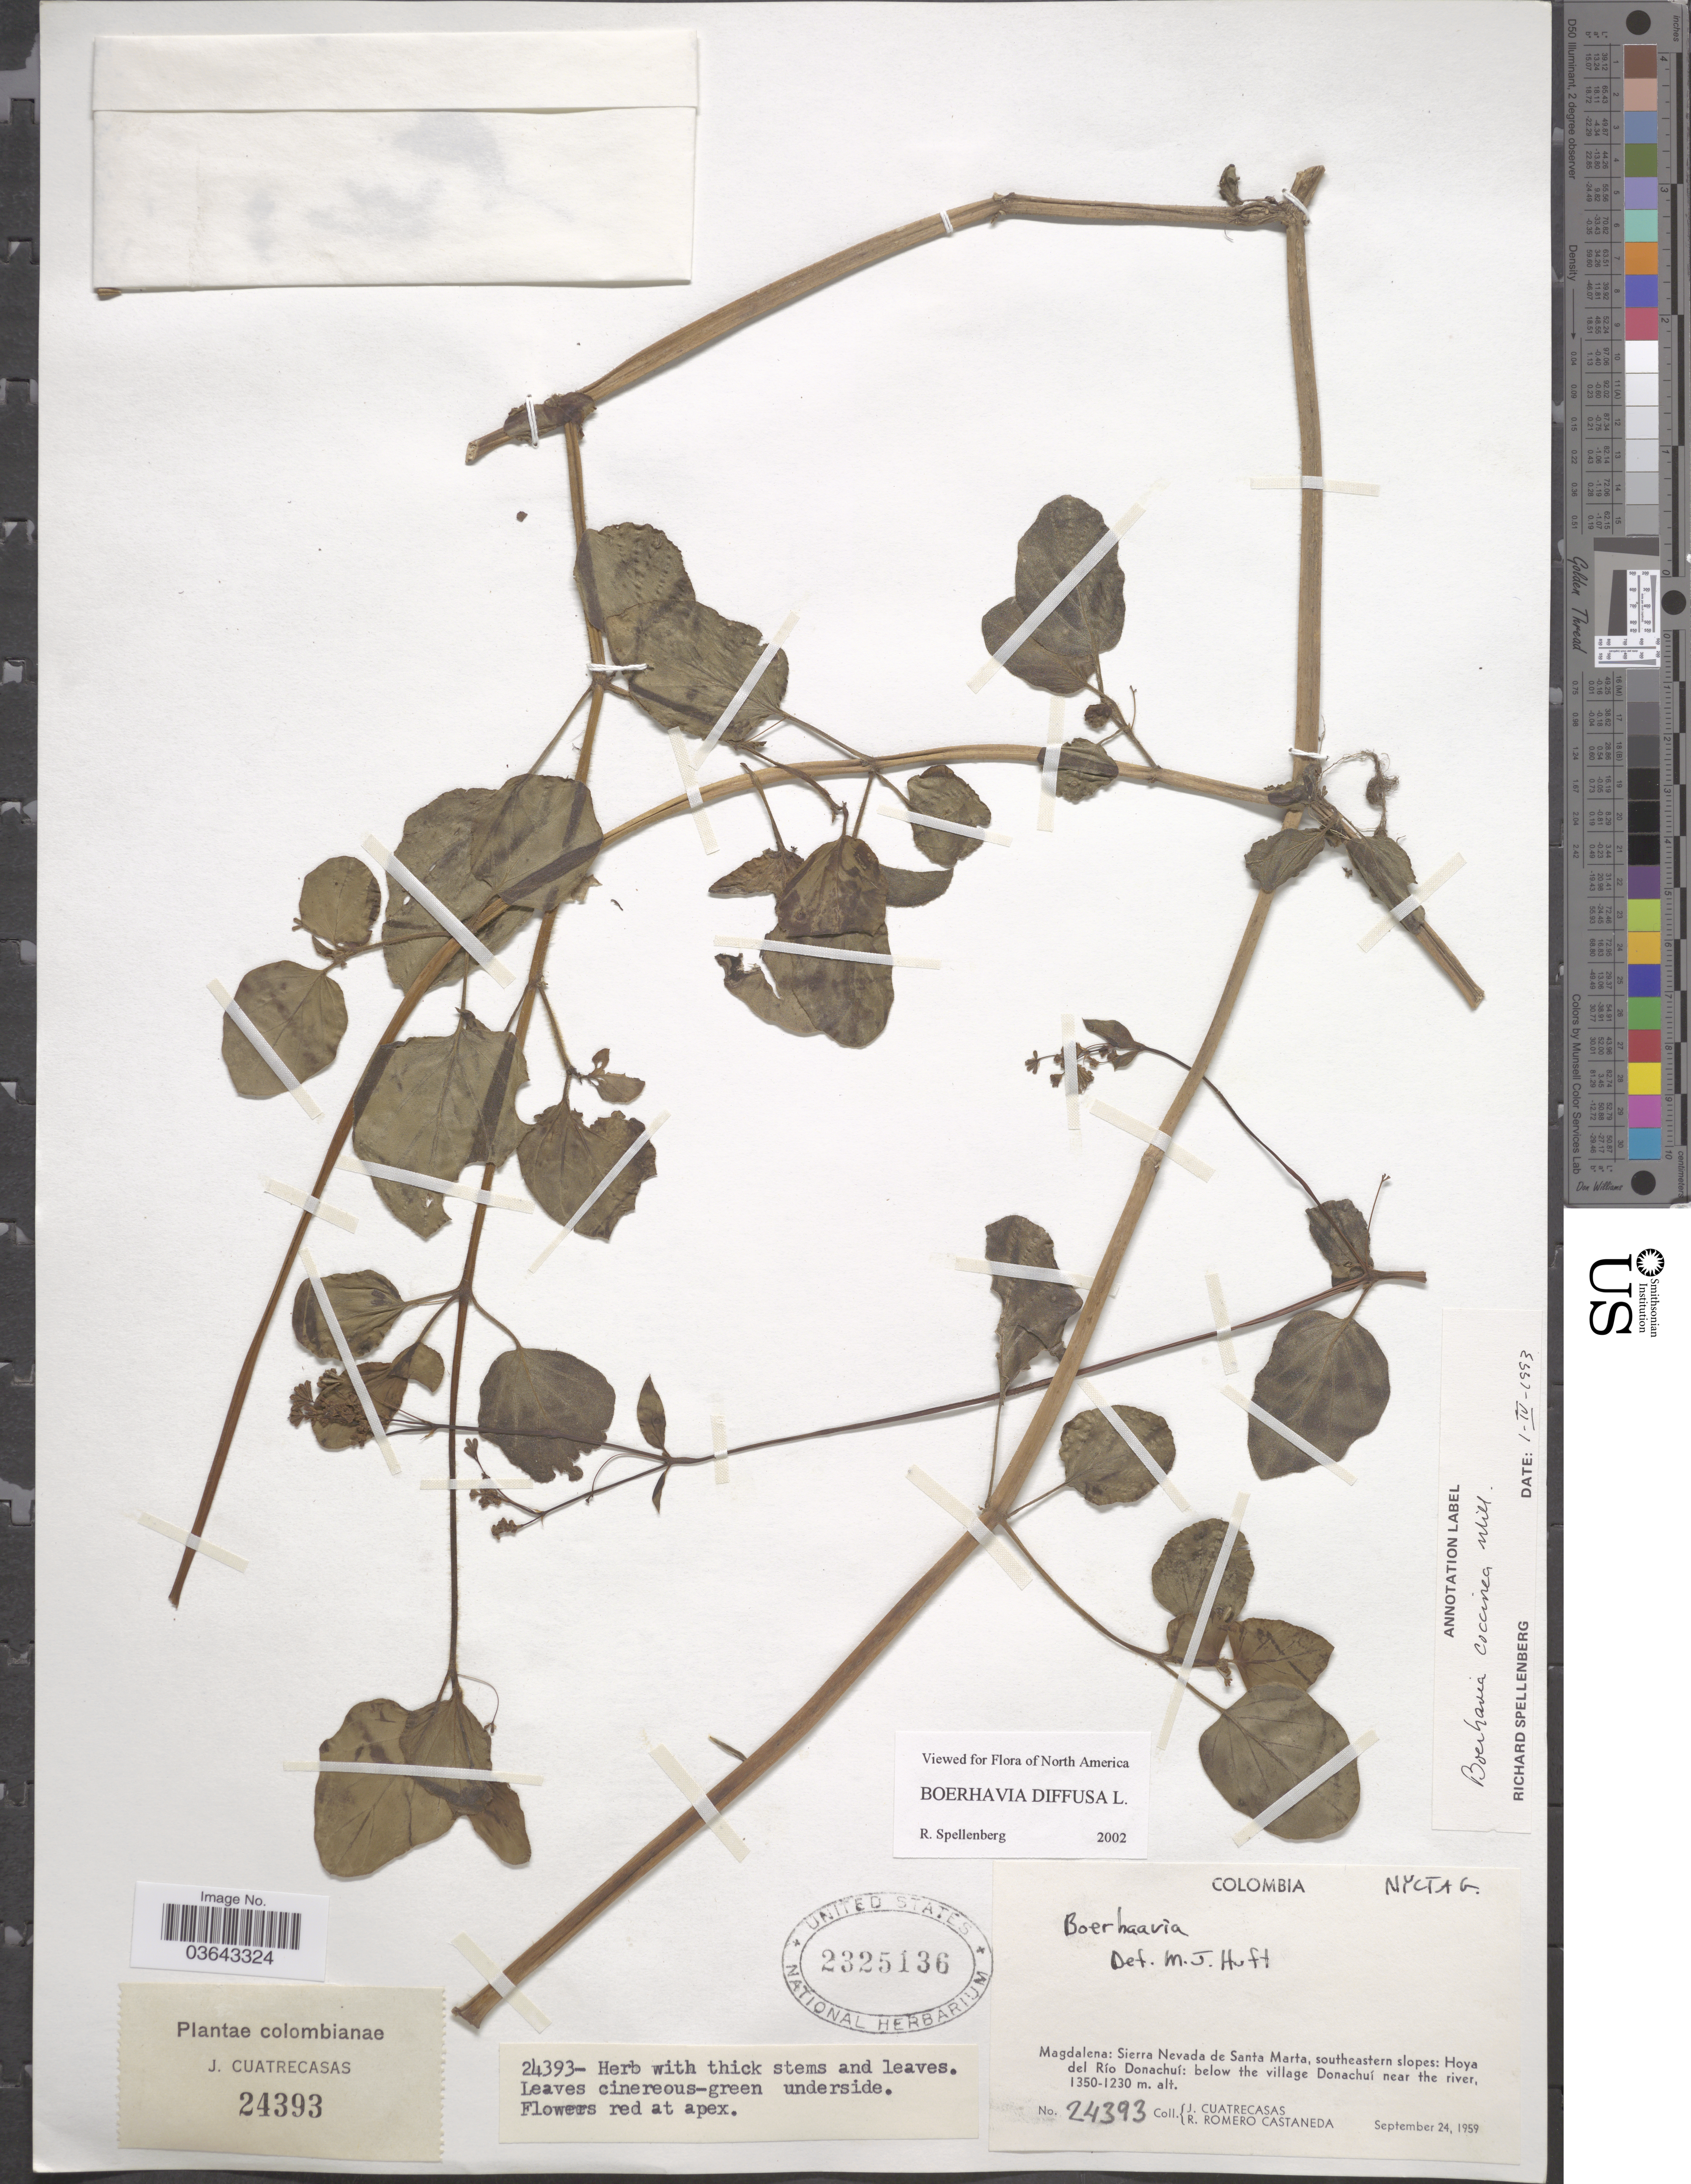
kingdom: Plantae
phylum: Tracheophyta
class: Magnoliopsida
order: Caryophyllales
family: Nyctaginaceae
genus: Boerhavia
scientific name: Boerhavia diffusa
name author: L.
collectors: J. Cuatrecasas & R. Romero Castañeda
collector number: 24393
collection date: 1959-09-24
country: Colombia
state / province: Magdalena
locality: Sierra Nevada de Santa Marta, southeastern slopes: Hoya del Río Donachuí: below the village Donachuí near the river.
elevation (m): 1230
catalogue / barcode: US 2325136